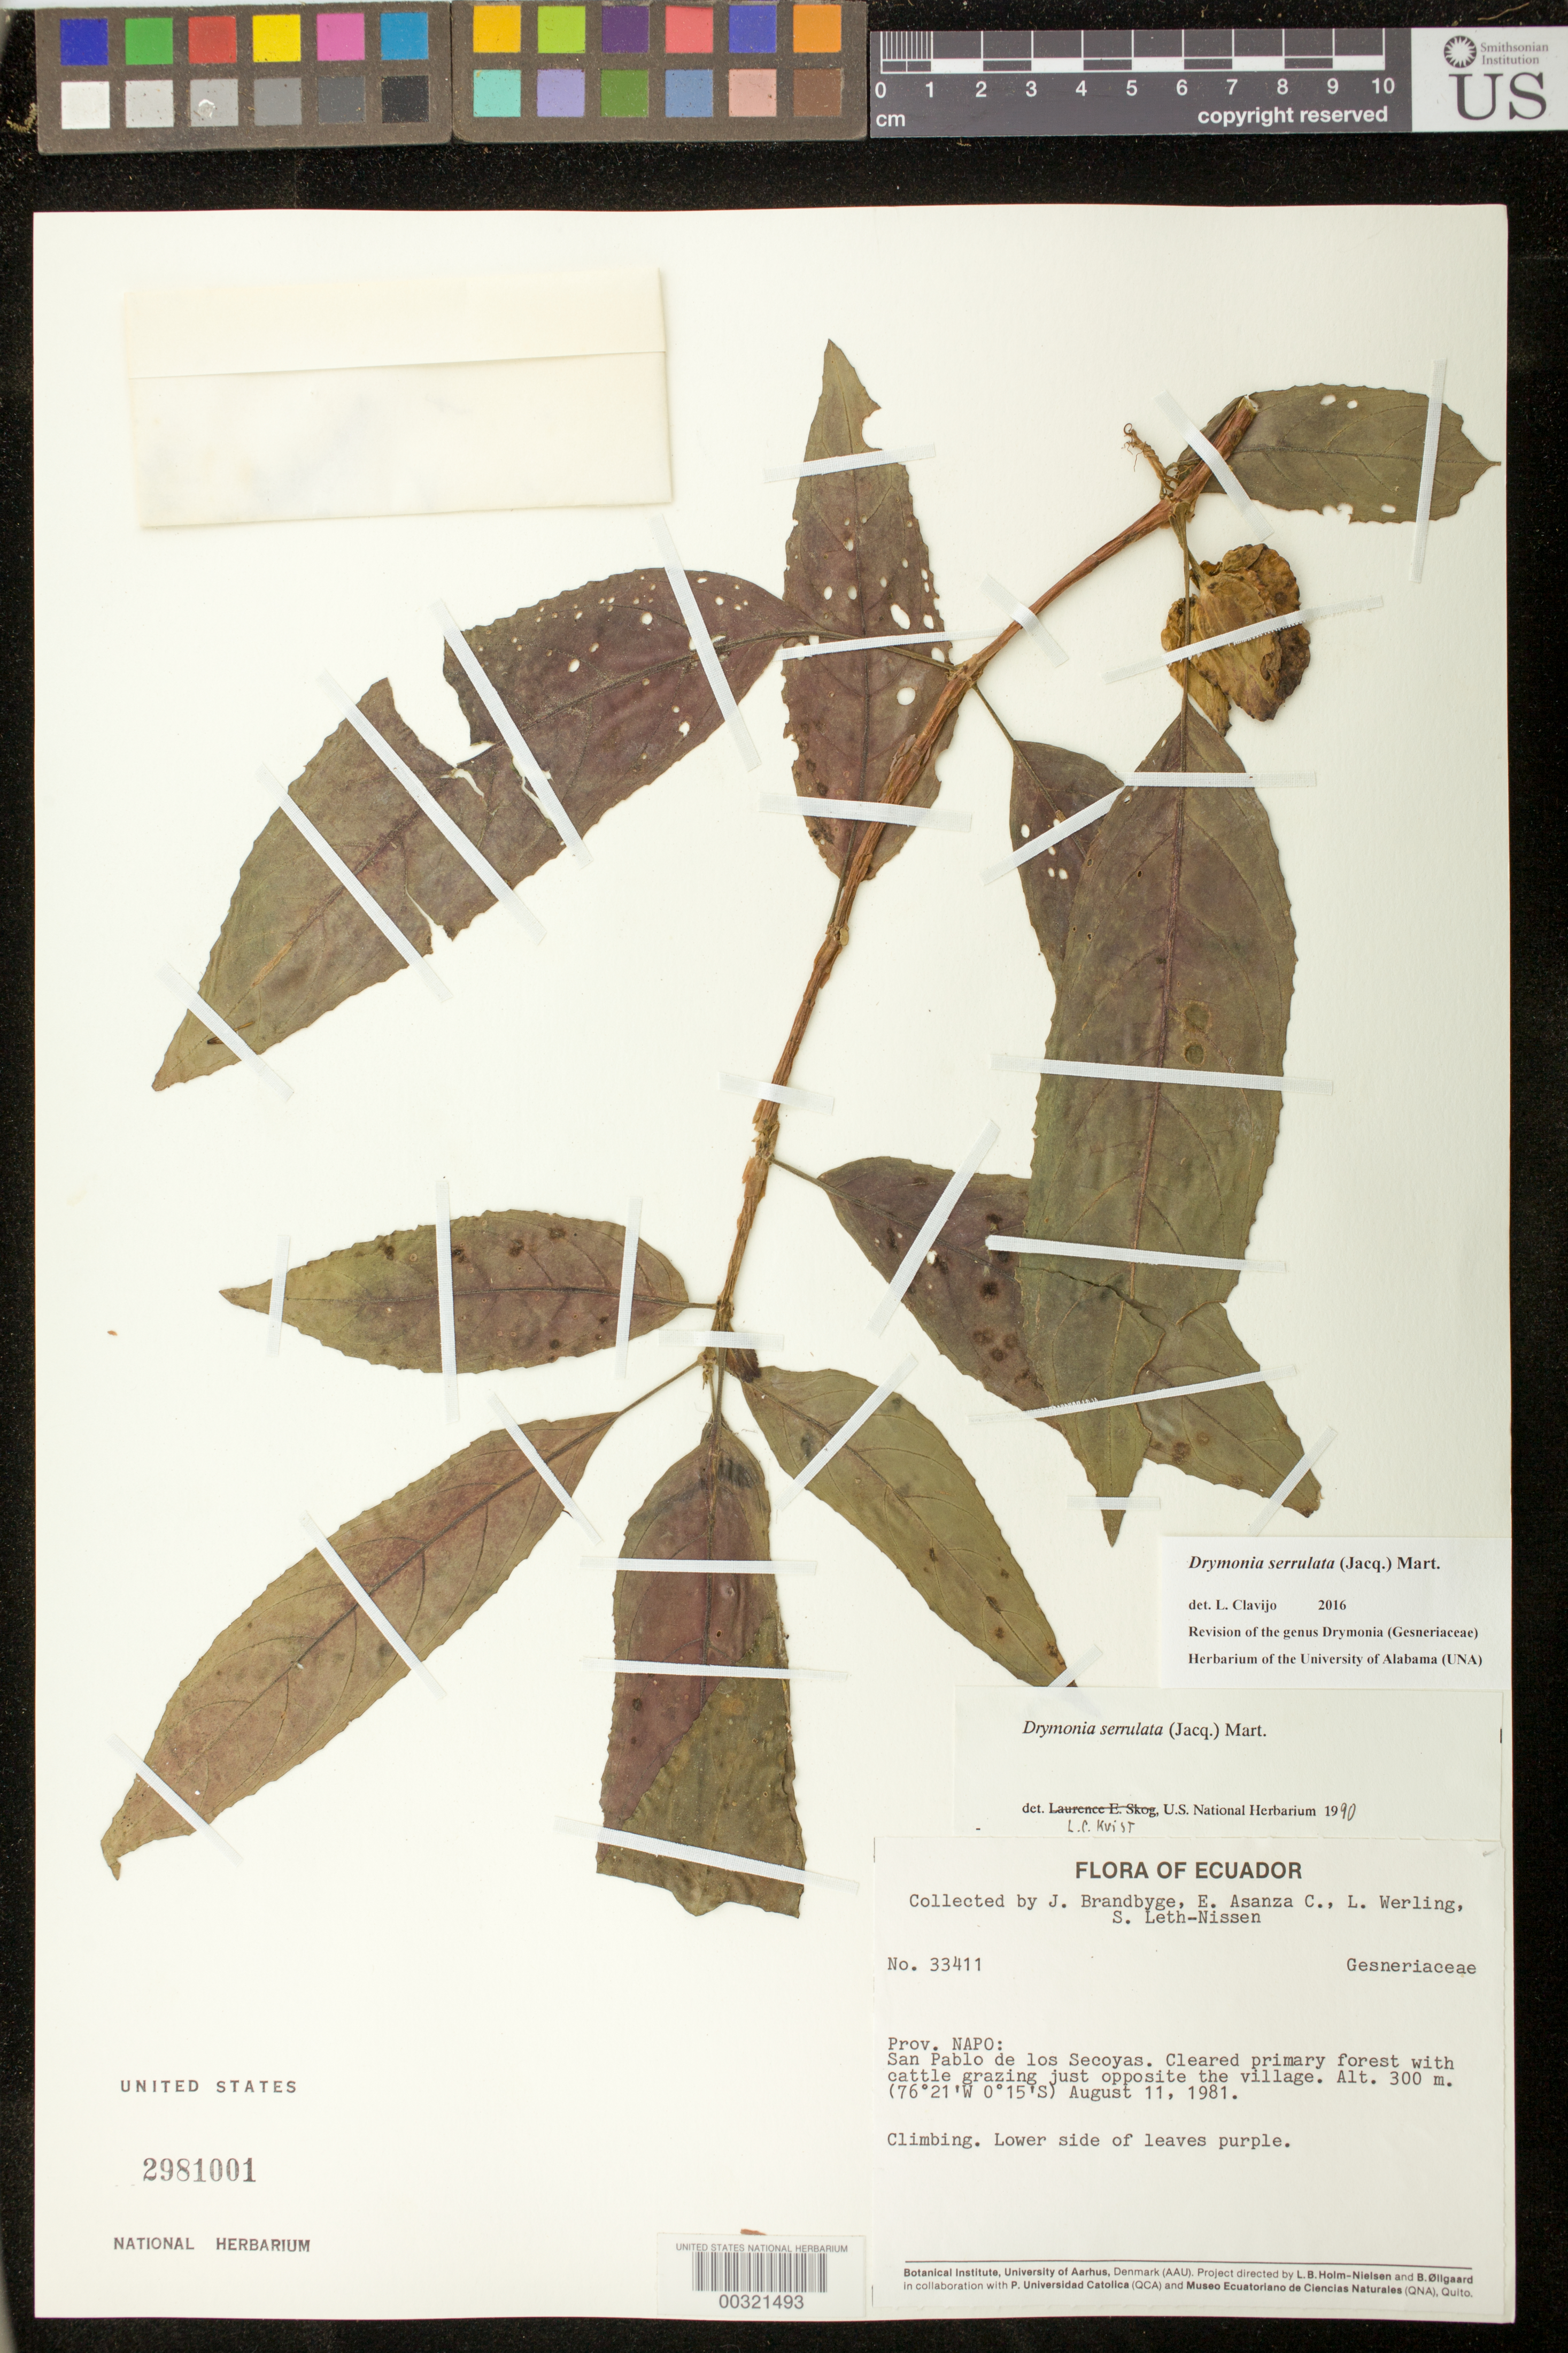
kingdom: Plantae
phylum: Tracheophyta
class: Magnoliopsida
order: Lamiales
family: Gesneriaceae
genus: Drymonia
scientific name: Drymonia serrulata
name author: (Jacq.) Mart.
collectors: J. Brandbyge, E. Asanza C., L. Werling & S. Leth-Nissen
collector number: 33411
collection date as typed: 11 Aug 1981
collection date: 1981-08-11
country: Ecuador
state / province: Sucumbíos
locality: Napo.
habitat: Cleared primary forest with cattle grazing just opposite village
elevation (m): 300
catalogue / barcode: US 2981001